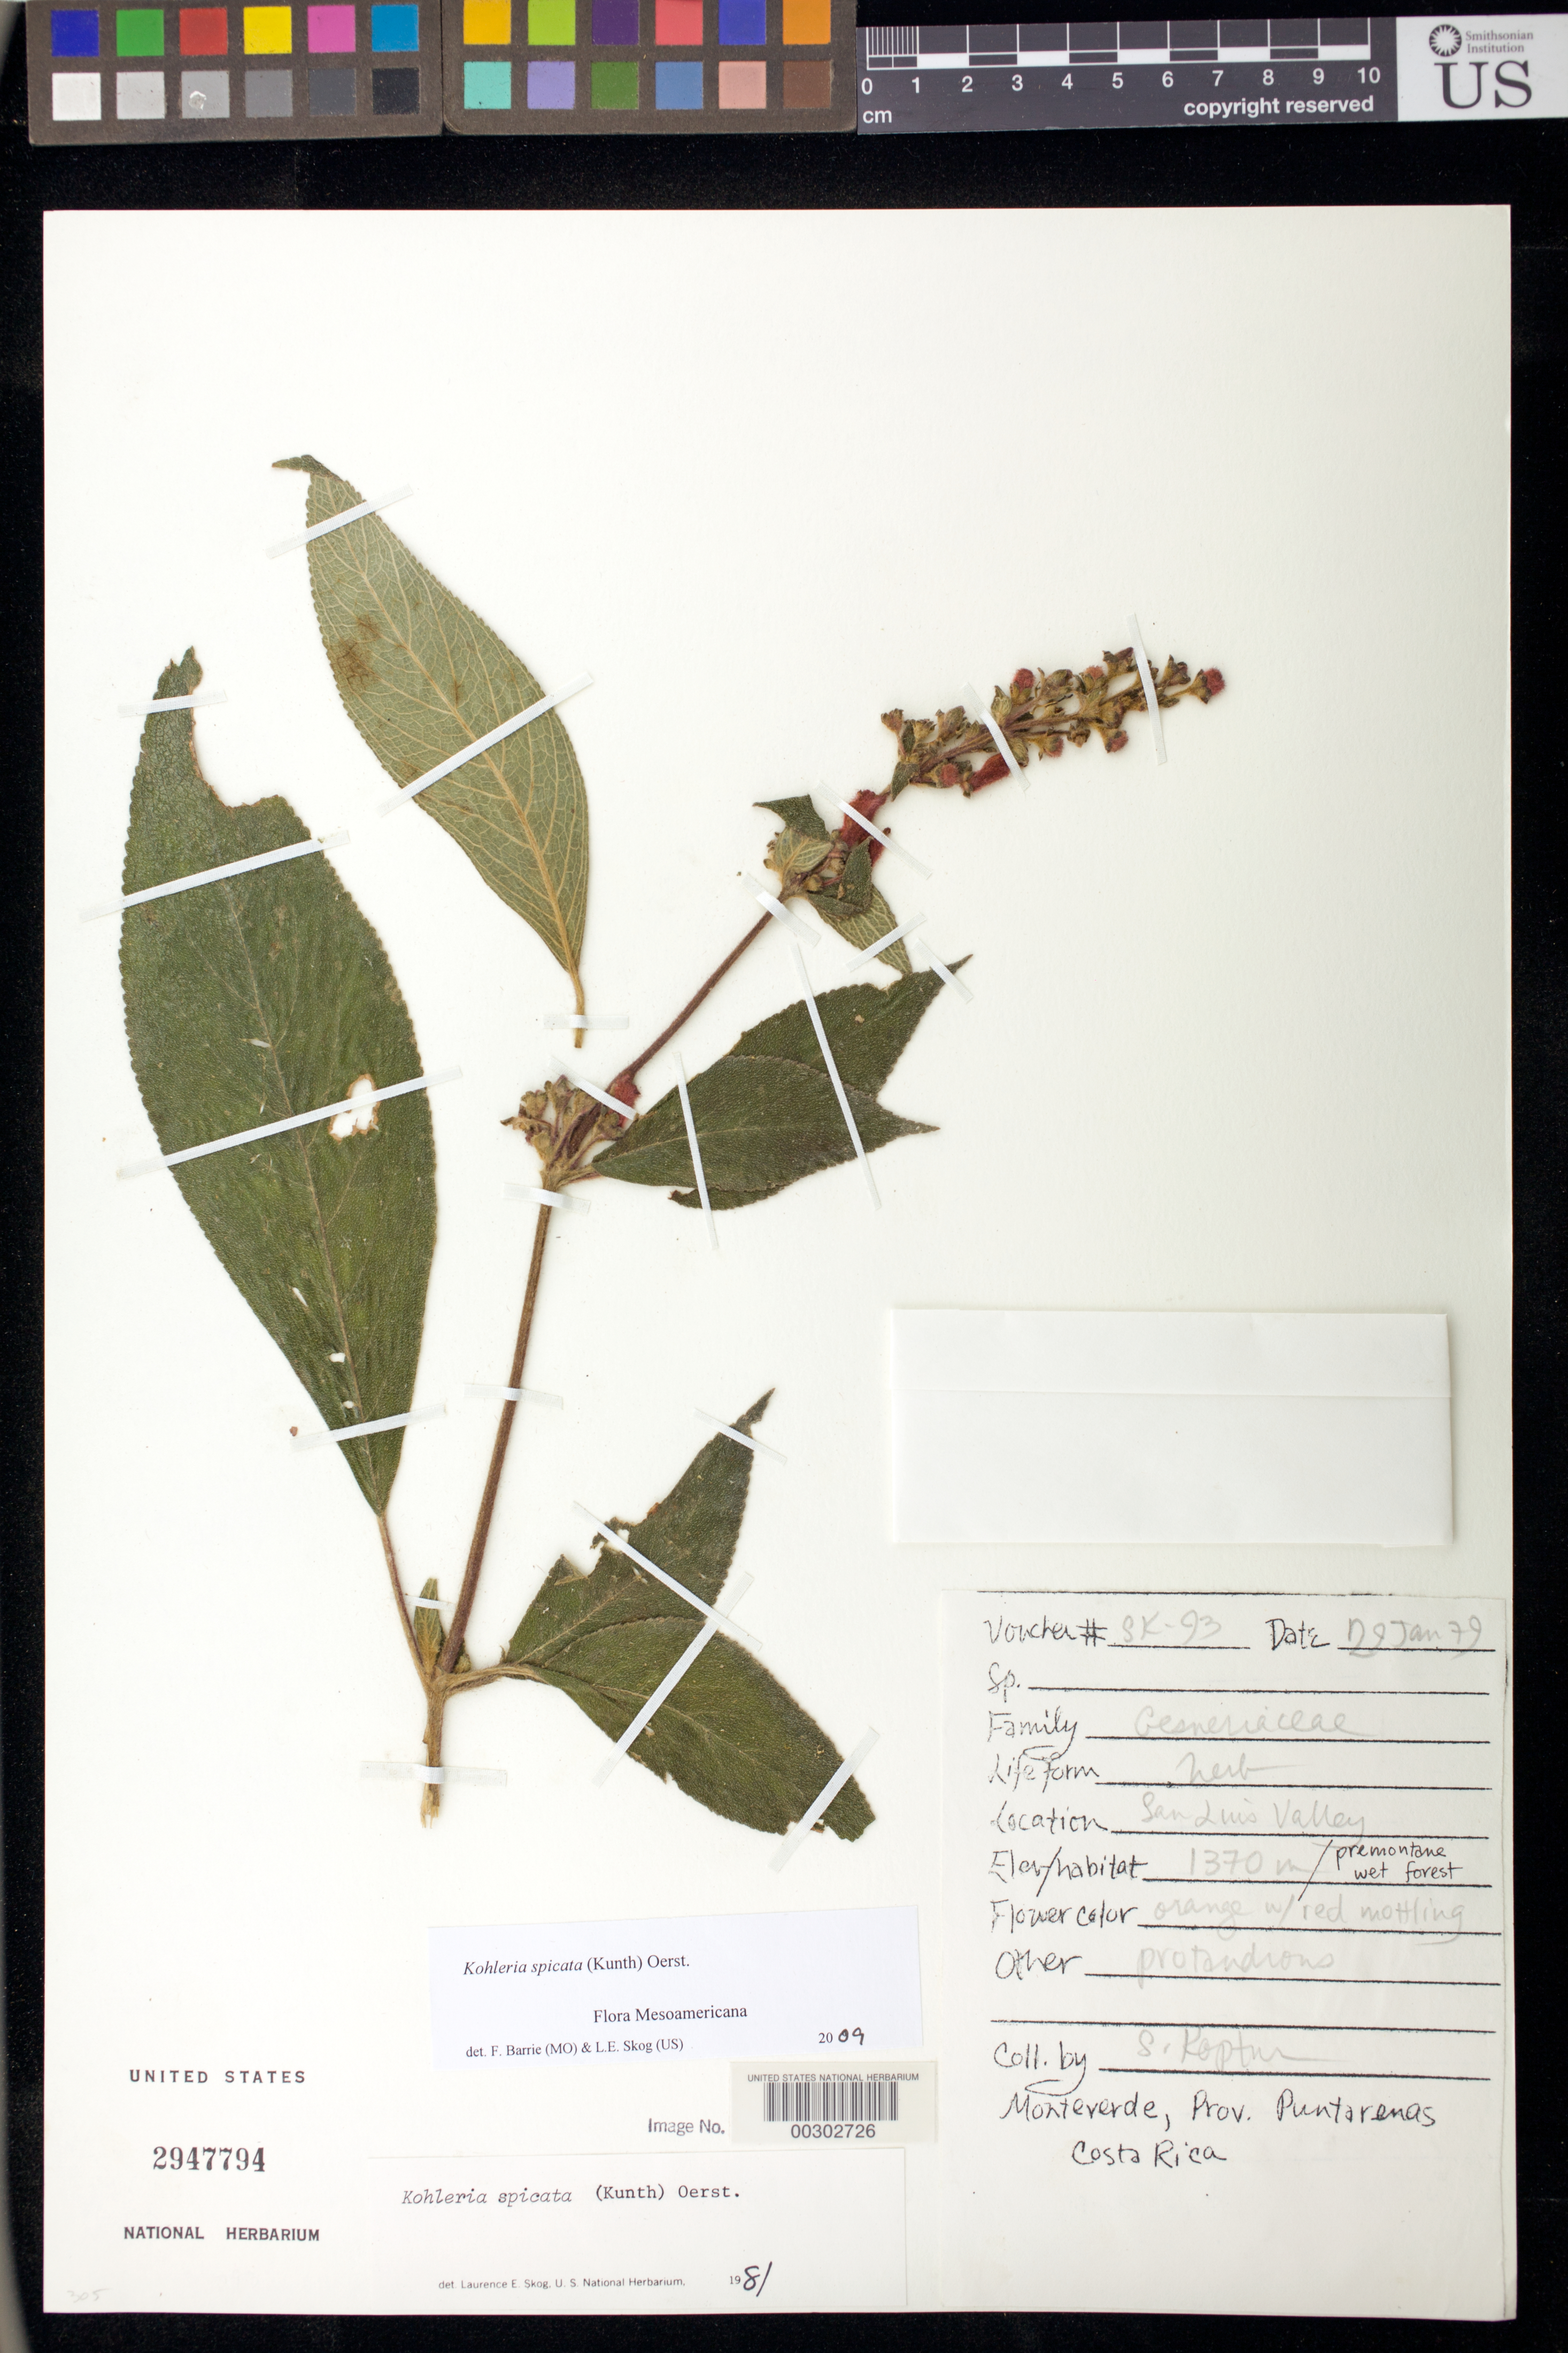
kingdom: Plantae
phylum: Tracheophyta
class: Magnoliopsida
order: Lamiales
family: Gesneriaceae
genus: Kohleria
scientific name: Kohleria spicata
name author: (Kunth) Oerst.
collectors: S. Koptur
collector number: SK- 93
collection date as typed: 29 Jan 1979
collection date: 1979-01-29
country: Costa Rica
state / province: Puntarenas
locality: San Luis valley, Monteverde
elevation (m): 1370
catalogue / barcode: US 2947794